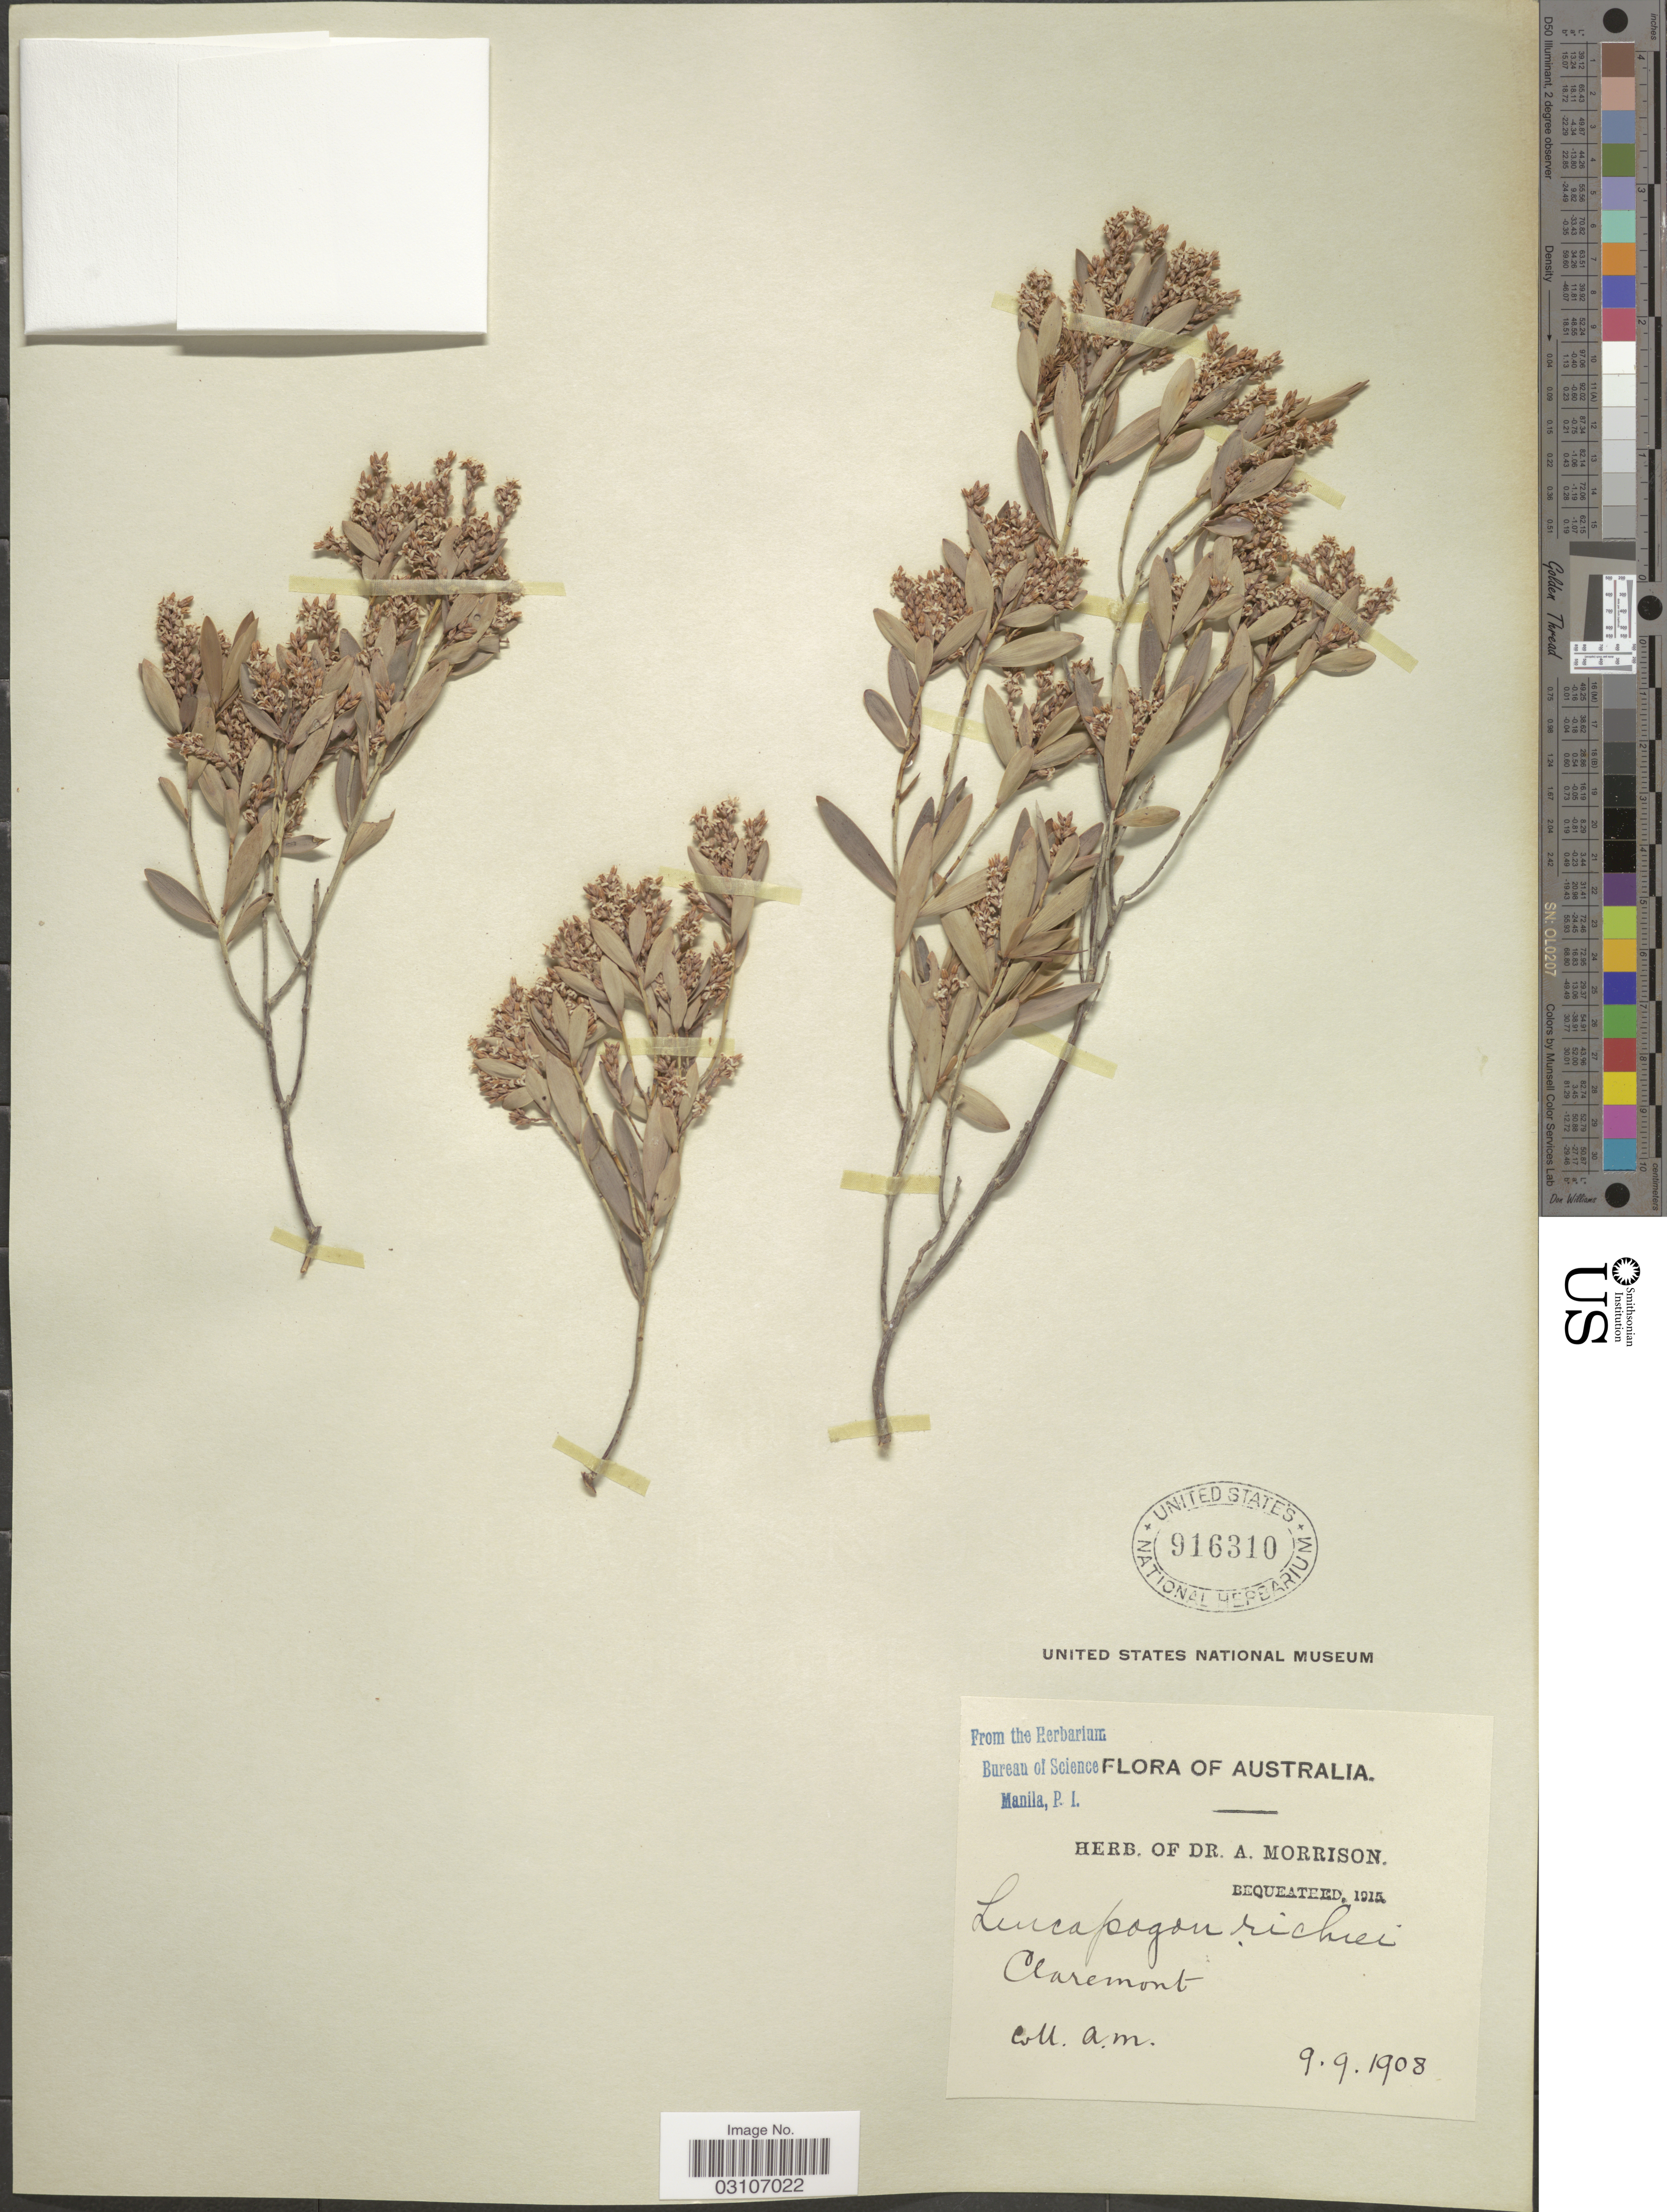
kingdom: Plantae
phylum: Tracheophyta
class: Magnoliopsida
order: Ericales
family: Ericaceae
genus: Leucopogon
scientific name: Leucopogon richei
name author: R. Br.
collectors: A. Morrison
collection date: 1908-09-09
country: Australia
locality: Claremont.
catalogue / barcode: US 916310